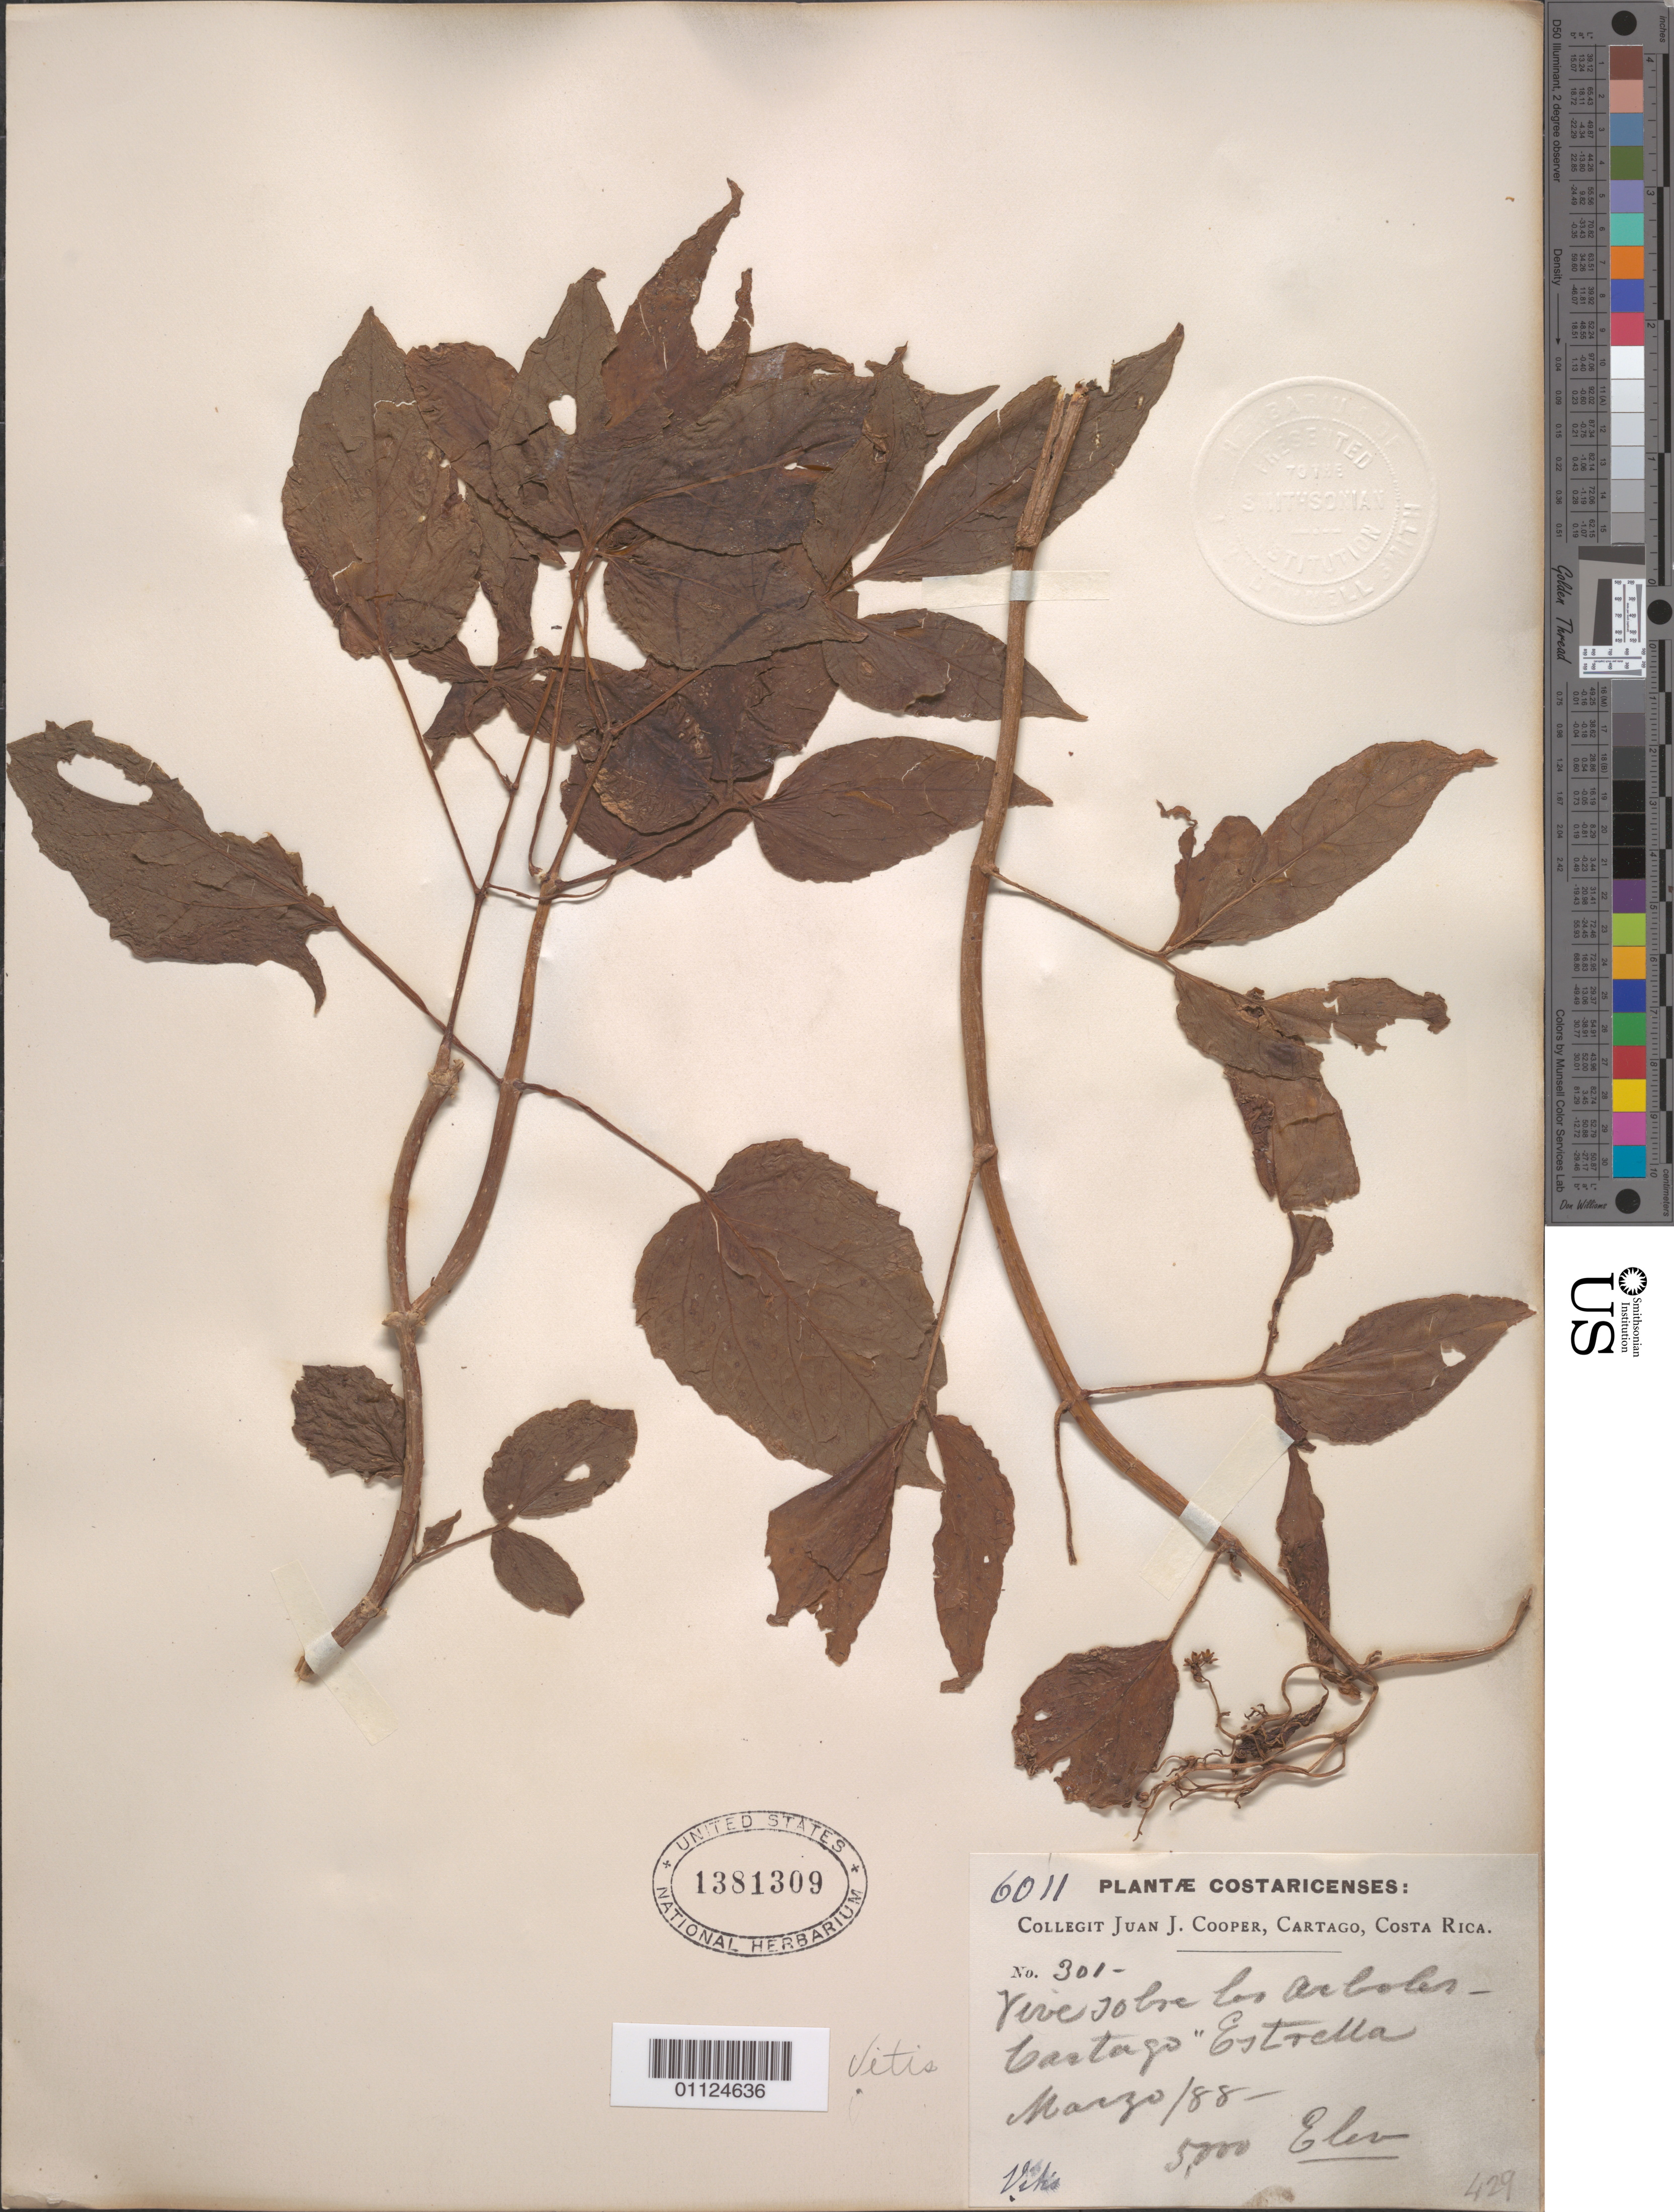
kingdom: Plantae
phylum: Tracheophyta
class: Magnoliopsida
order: Vitales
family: Vitaceae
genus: Cissus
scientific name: Cissus verticillata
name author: (L.) Nicolson & C.E. Jarvis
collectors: J. J. Cooper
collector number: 6011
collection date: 1880/1899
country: Costa Rica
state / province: Cartago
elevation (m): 1524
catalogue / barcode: US 1381309